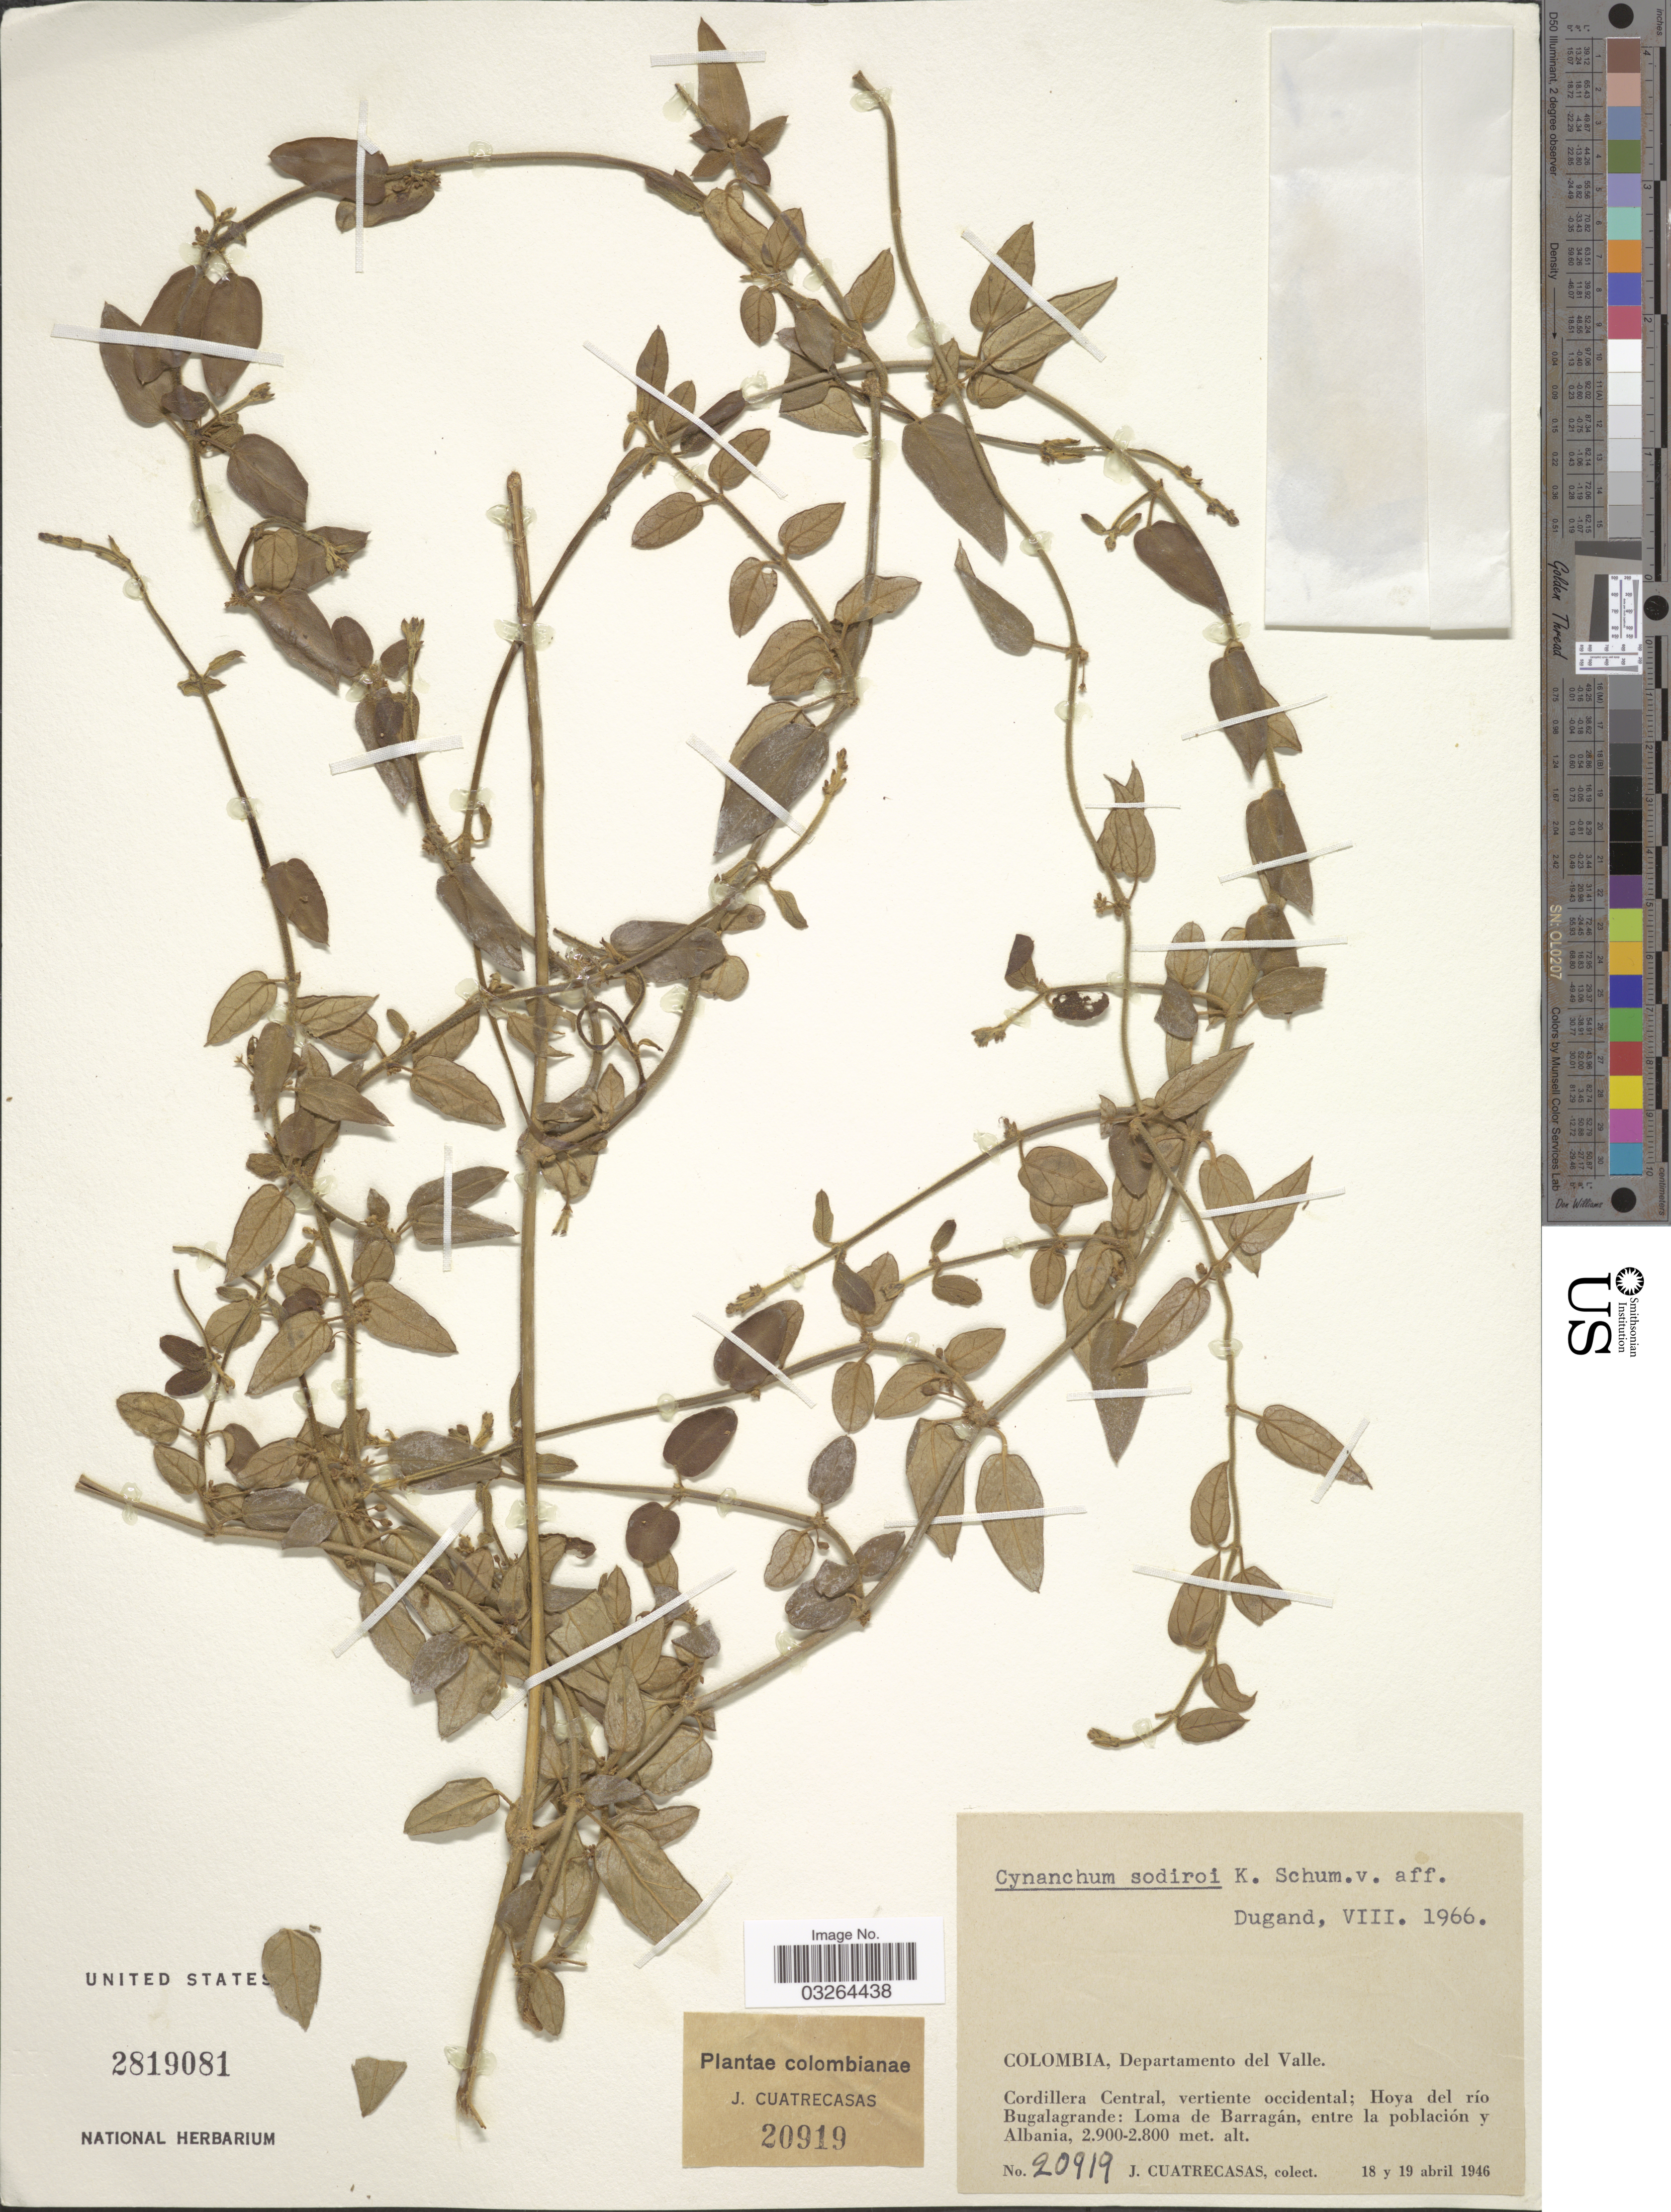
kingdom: Plantae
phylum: Tracheophyta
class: Magnoliopsida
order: Gentianales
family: Apocynaceae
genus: Scyphostelma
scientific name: Scyphostelma sodiroi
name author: (K. Schum.) Liede & Meve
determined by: Liede-Schumann, Sigrid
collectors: J. Cuatrecasas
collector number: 20919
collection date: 1946-04-18/1946-04-19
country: Colombia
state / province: Valle del Cauca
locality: Departamento del Valle. Cordillera Central, vertiente occidental; Hoya del río Bugalagrande: Loma de Barragán, entre la población y Albania.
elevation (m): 2800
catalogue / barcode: US 2819081